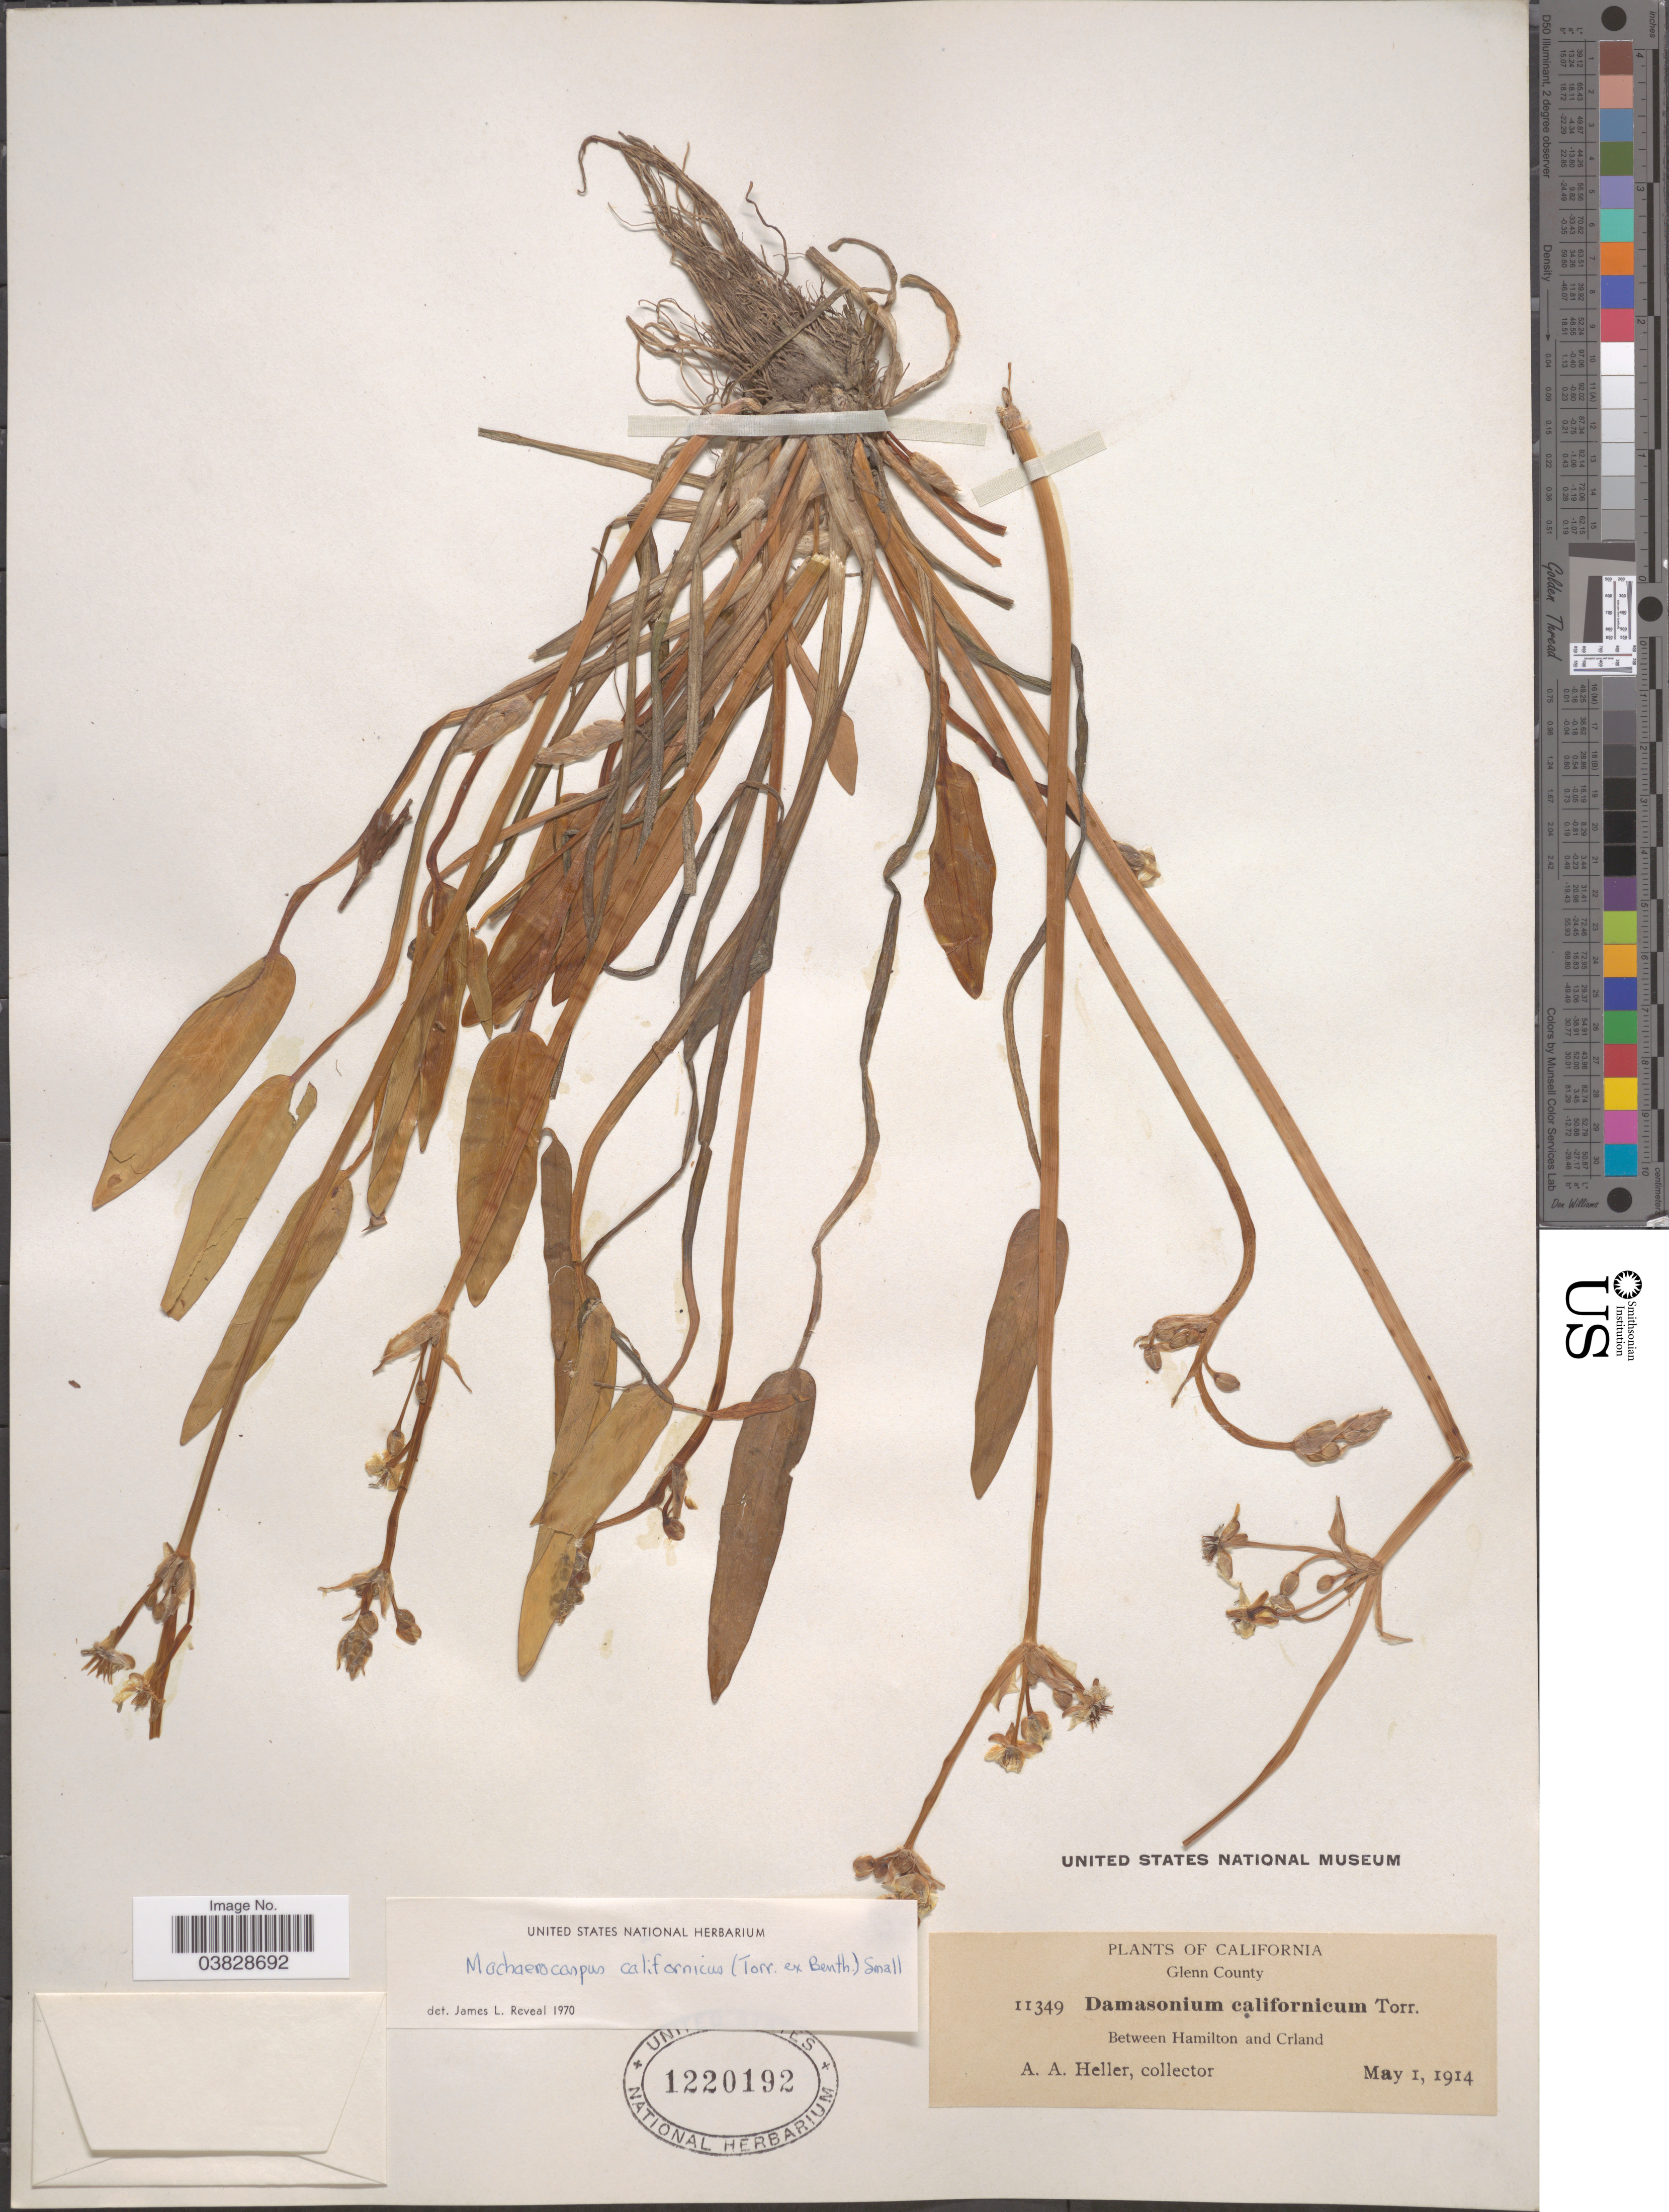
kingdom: Plantae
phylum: Tracheophyta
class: Liliopsida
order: Alismatales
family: Alismataceae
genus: Damasonium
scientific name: Damasonium californicum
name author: Torr.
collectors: A. A. Heller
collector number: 11349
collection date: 1914-05-01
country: United States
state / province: California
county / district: Glenn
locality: Glenn County. Between Hamilton and Crland.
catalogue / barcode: US 1220192